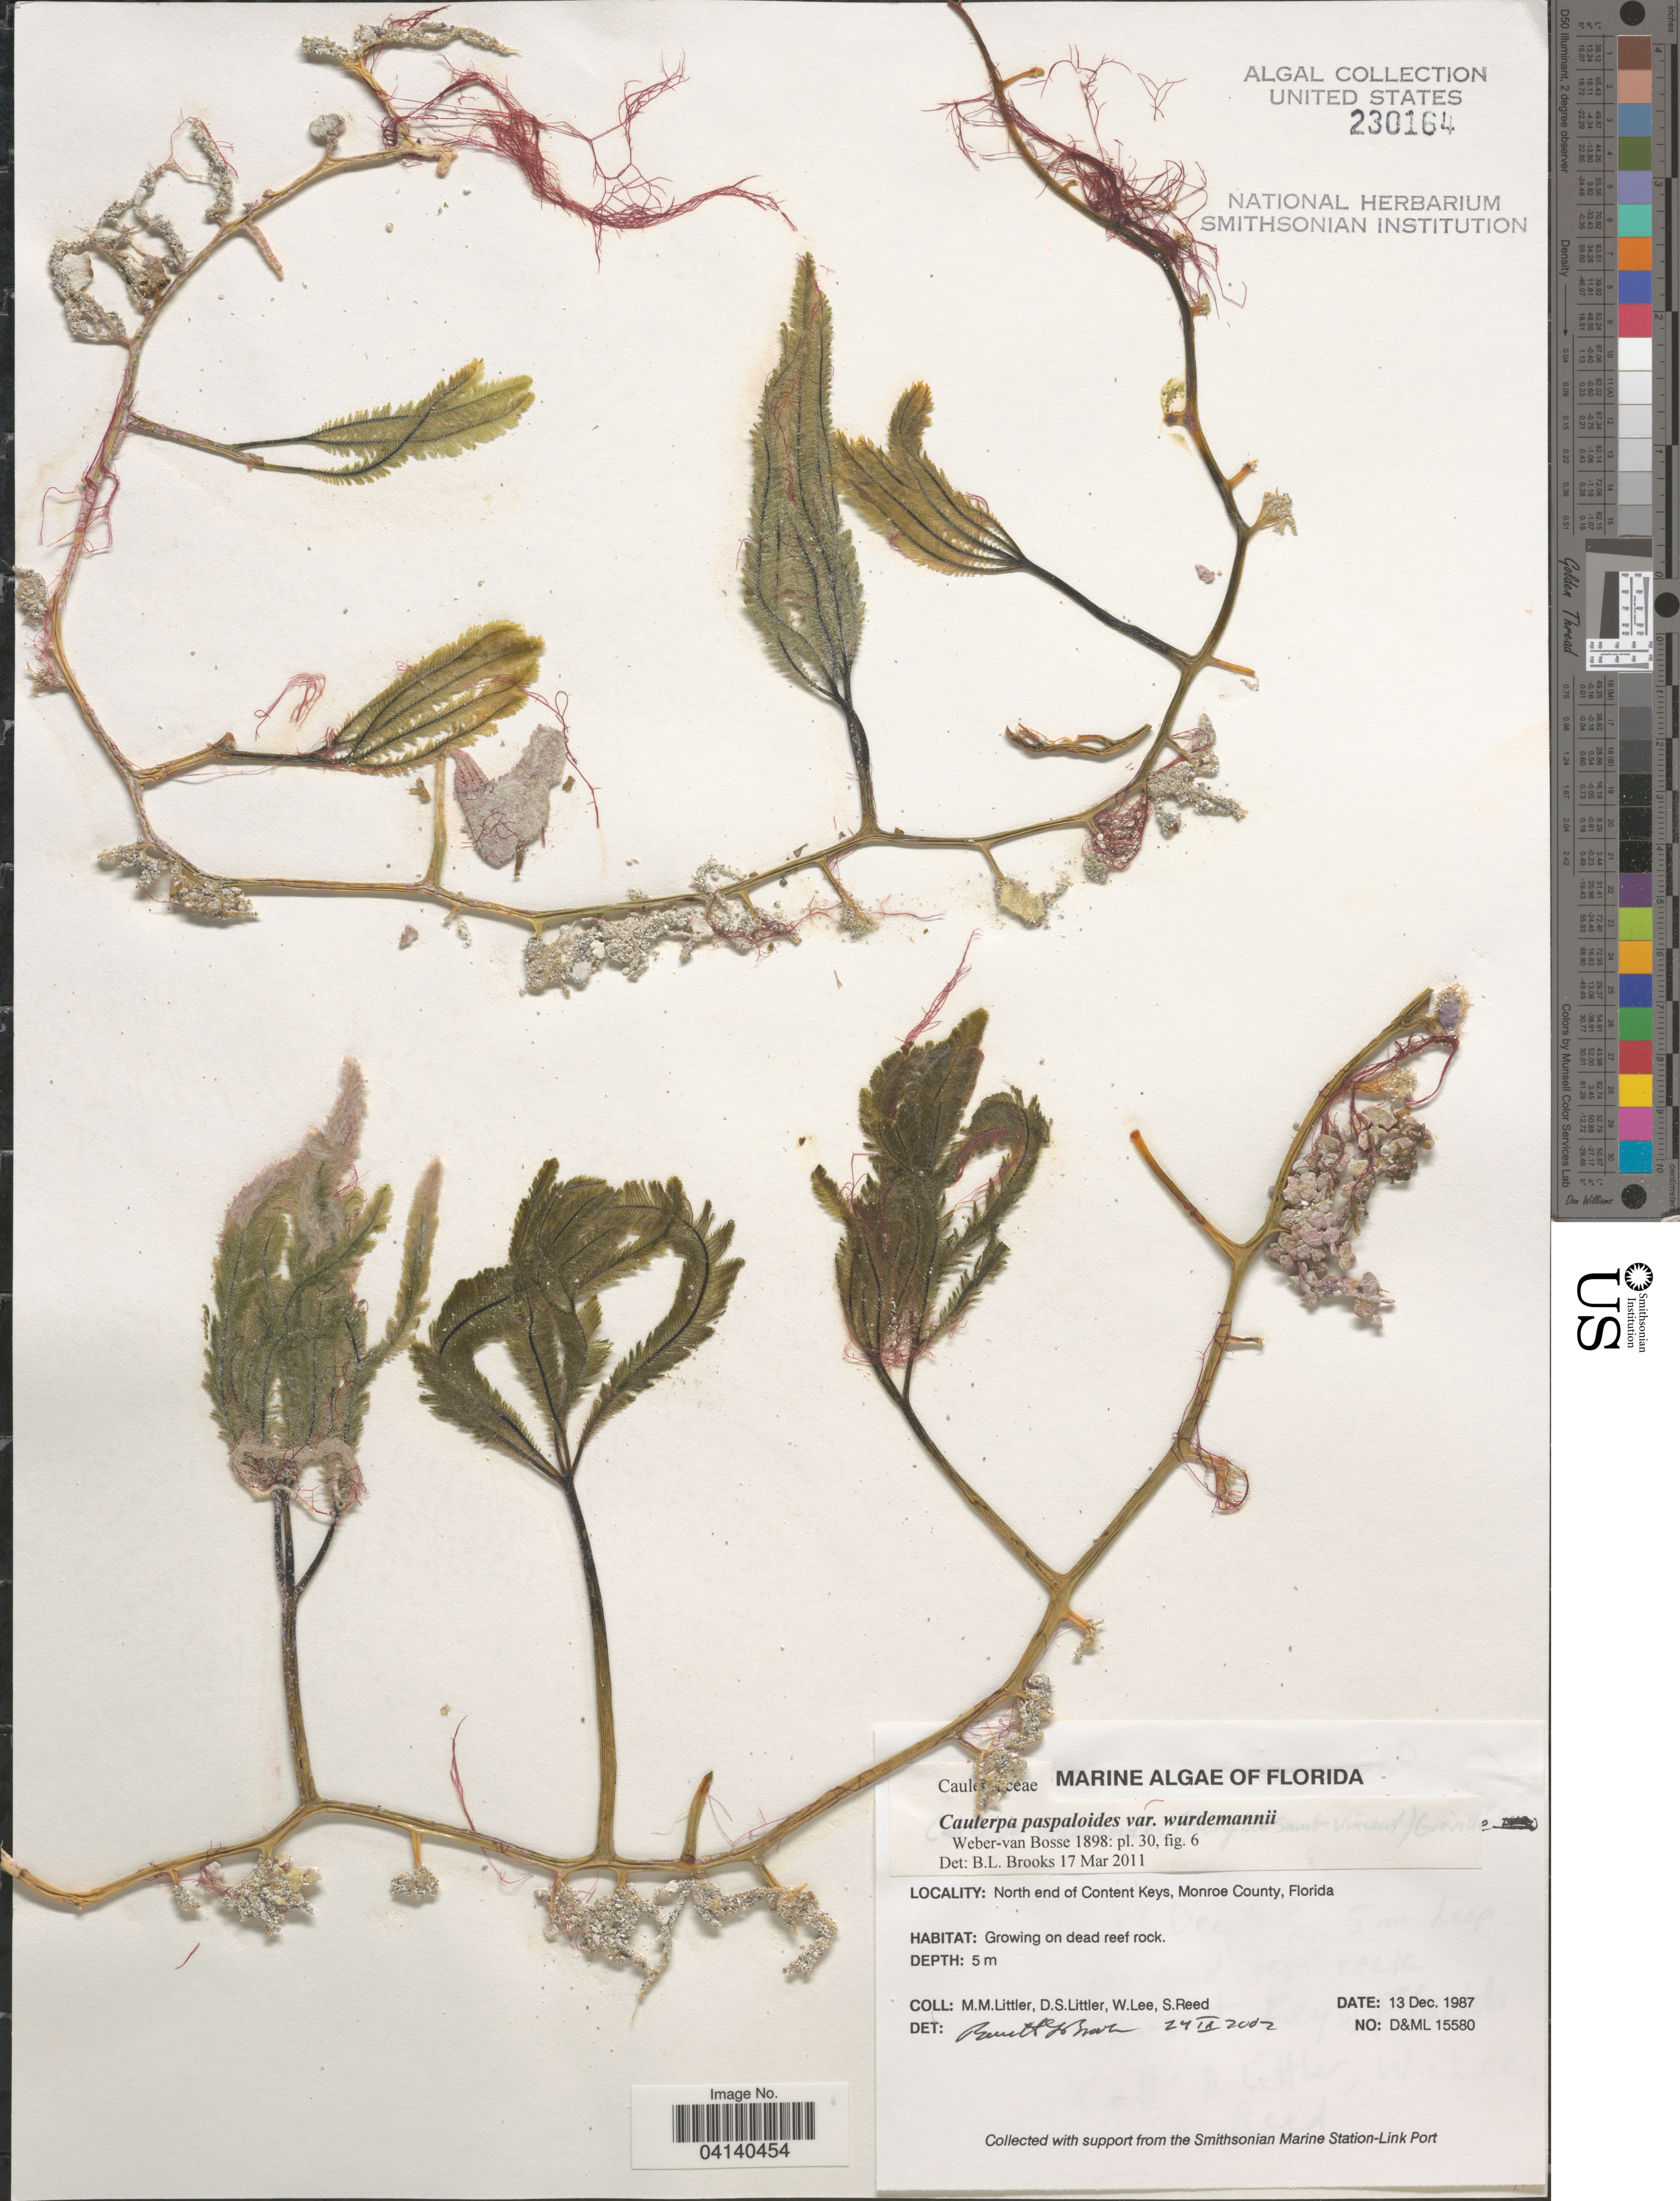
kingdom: Plantae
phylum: Chlorophyta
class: Ulvophyceae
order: Bryopsidales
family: Caulerpaceae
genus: Caulerpa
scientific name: Caulerpa paspaloides var. wurdemannii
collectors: D. S. Littler, W. Lee & S. Reed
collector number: D&ML15580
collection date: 1987-12-13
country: United States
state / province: Florida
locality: North end of Content Keys, Monroe County.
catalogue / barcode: US 230164